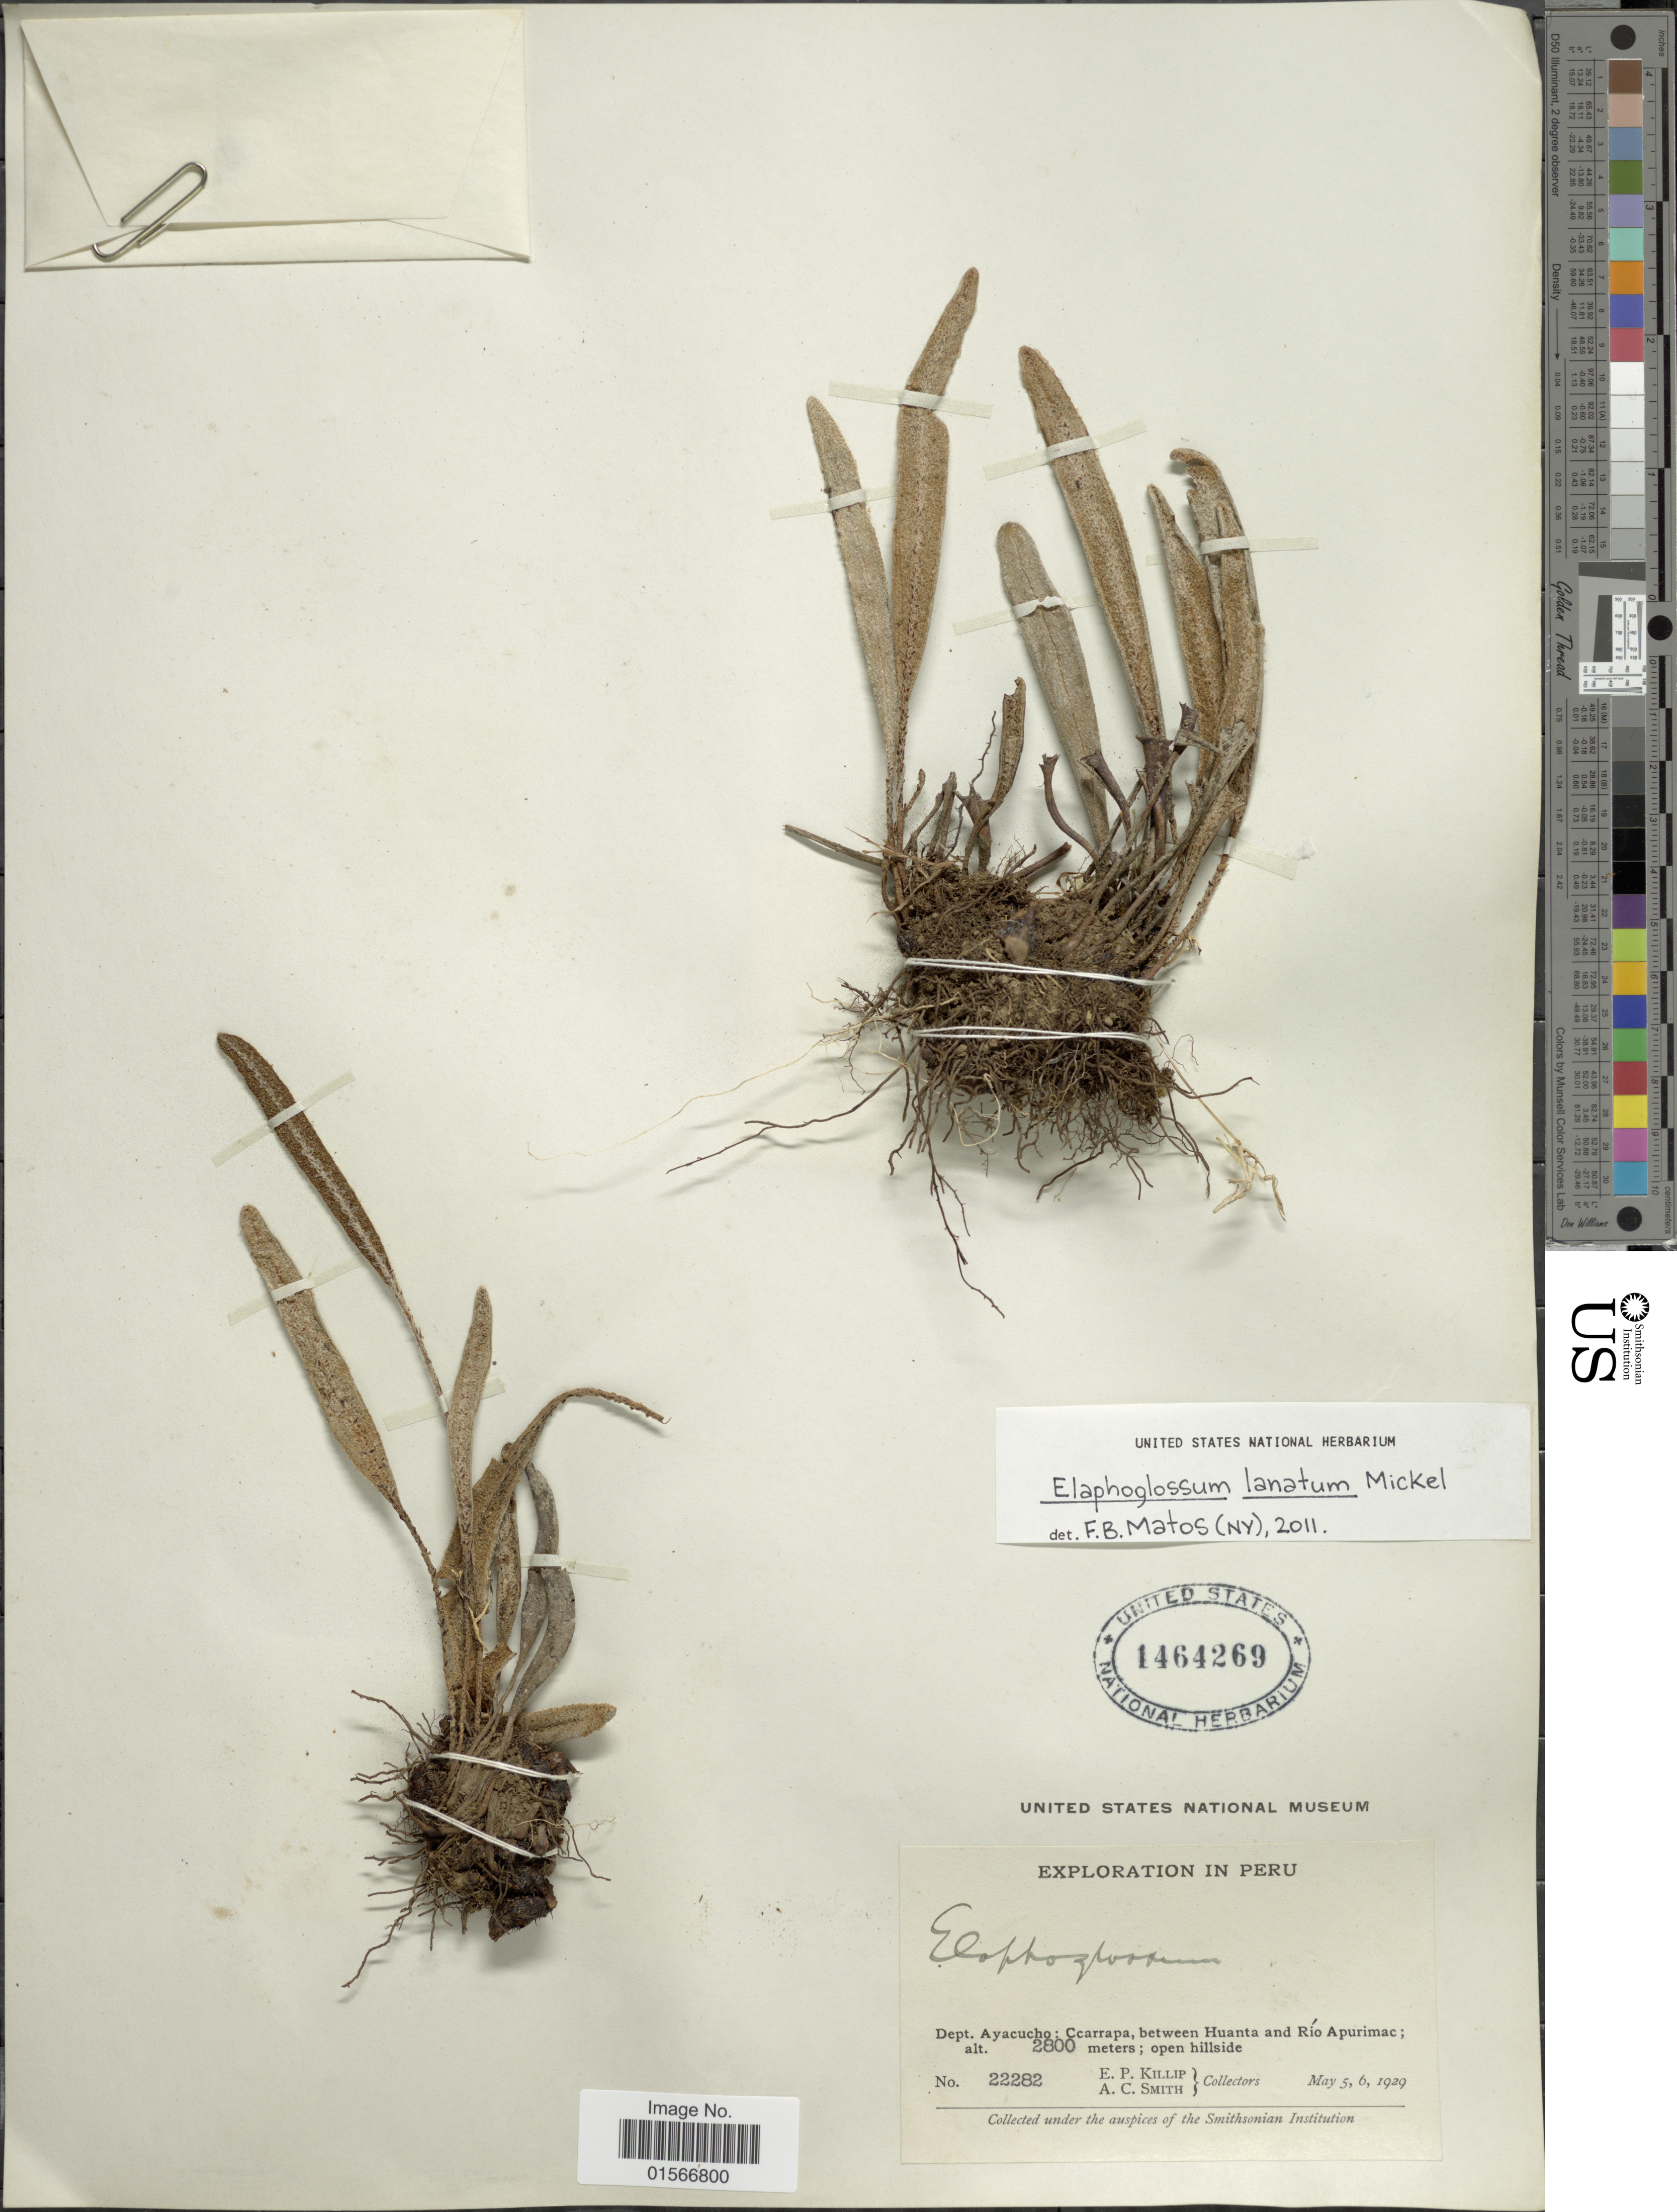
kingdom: Plantae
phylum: Tracheophyta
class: Polypodiopsida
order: Polypodiales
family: Dryopteridaceae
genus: Elaphoglossum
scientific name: Elaphoglossum lanatum Mickel, nom. illeg.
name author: Mickel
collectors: E. P. Killip & A. C. Smith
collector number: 22282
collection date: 1929-05-05/1929-05-06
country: Peru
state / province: Ayacucho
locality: Dept. Ayacuhco: Ccarrapa, between Huanta and Río Apurimac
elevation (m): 2800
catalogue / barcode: US 1464269